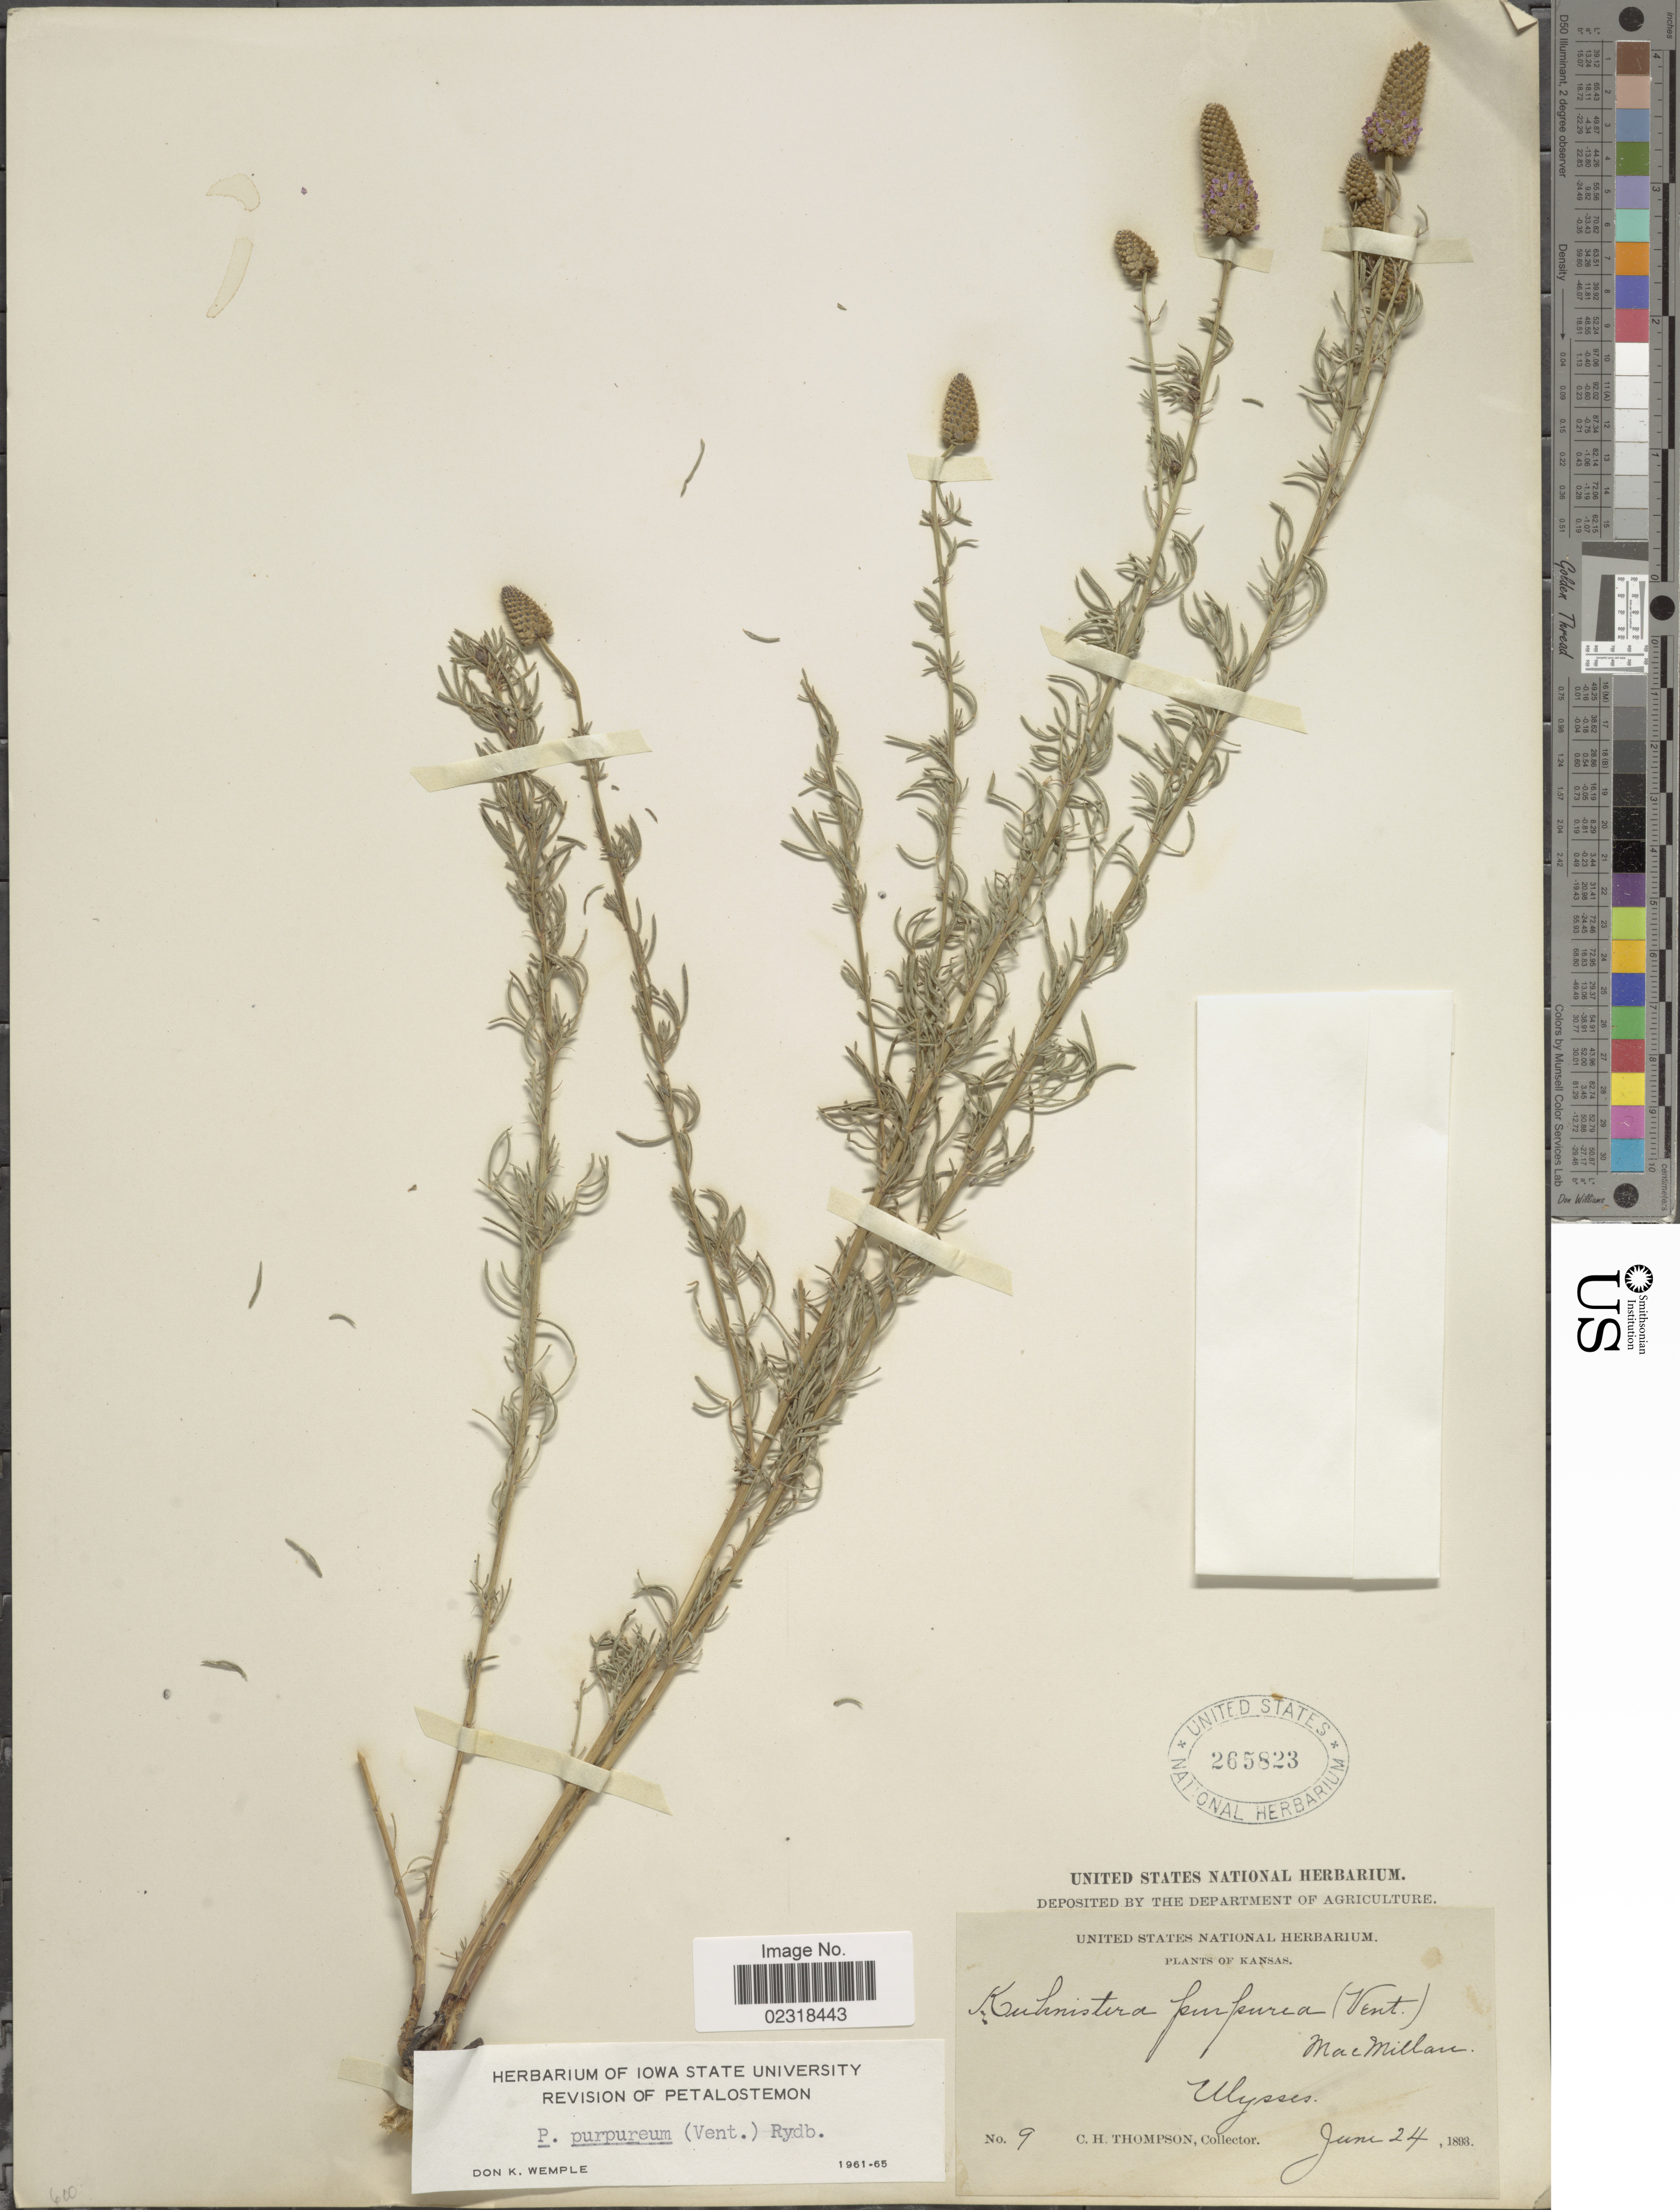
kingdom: Plantae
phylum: Tracheophyta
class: Magnoliopsida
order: Fabales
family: Fabaceae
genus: Dalea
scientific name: Dalea purpurea var. purpurea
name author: Vent.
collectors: C. H. Thompson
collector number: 9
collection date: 1893-06-24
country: United States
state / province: Kansas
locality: Ulysses . MacMillan [unsure placement]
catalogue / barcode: US 265823